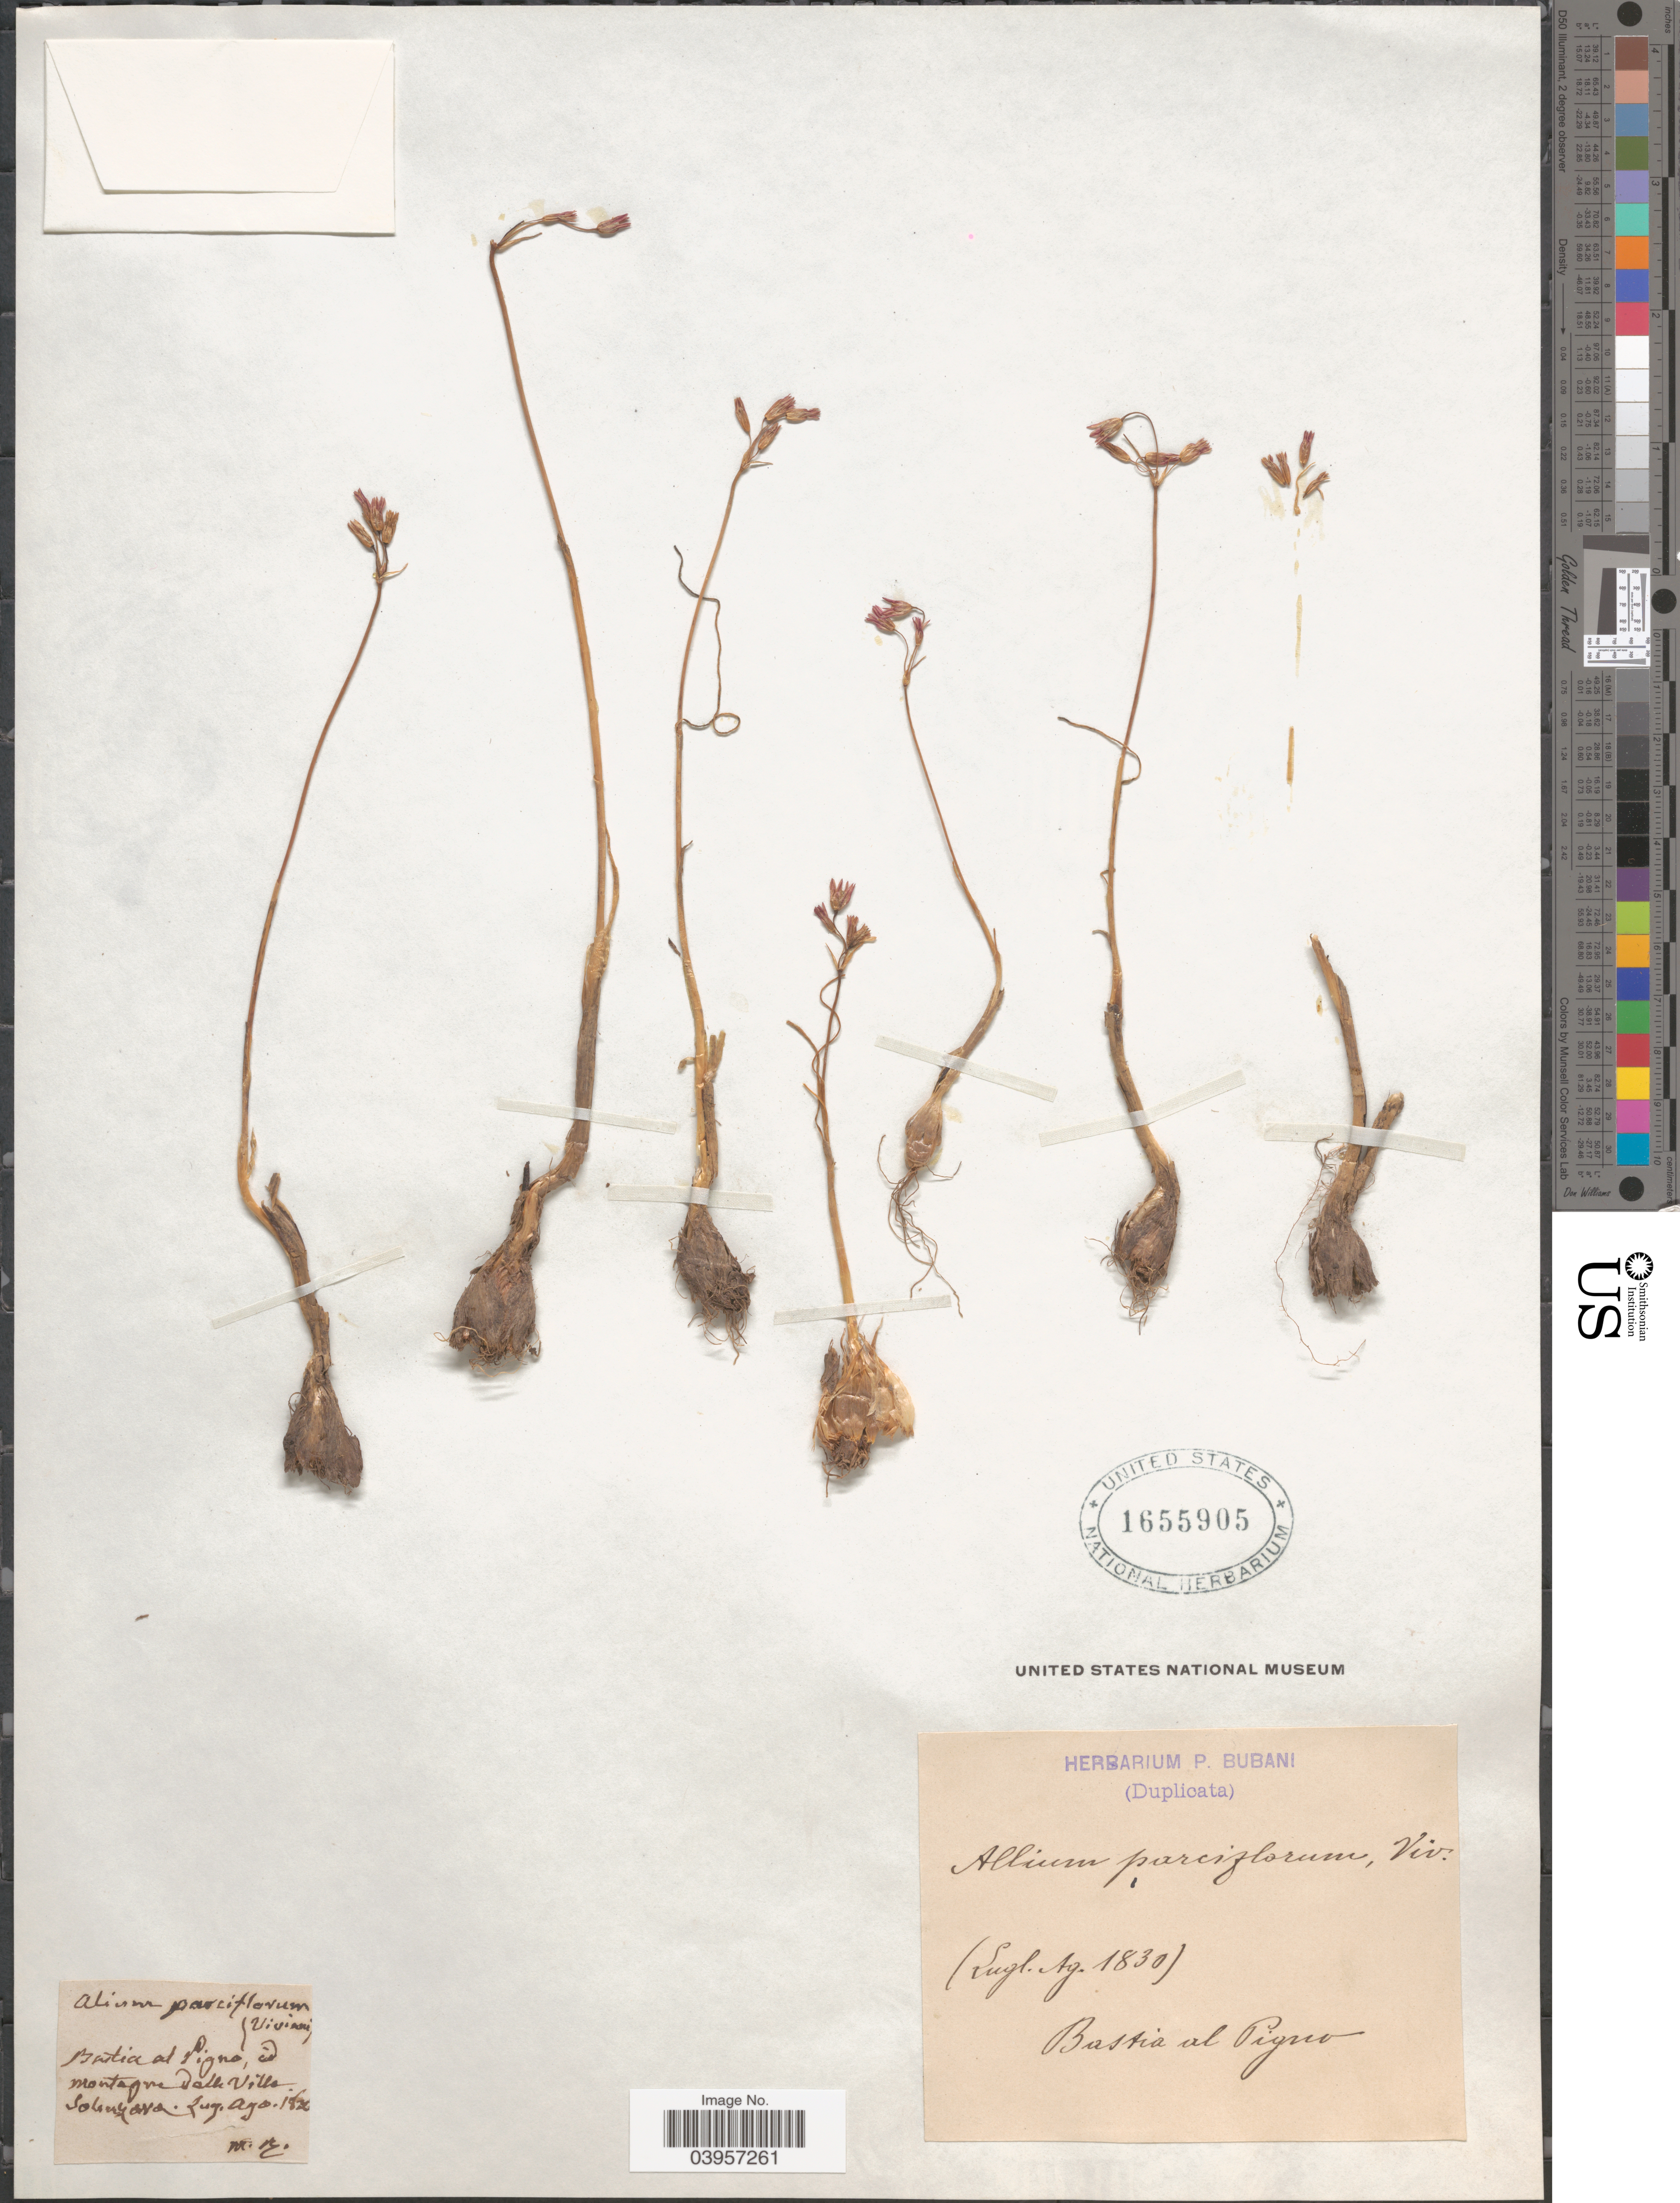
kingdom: Plantae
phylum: Tracheophyta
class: Liliopsida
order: Asparagales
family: Amaryllidaceae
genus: Allium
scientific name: Allium parviflorum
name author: L.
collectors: ex herb. P. Bubani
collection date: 1830-08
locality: Bastia al Pigriv [interpreted]. Batia al Pigno, id montagne dalle Villa. Soleugava. [interpreted]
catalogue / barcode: US 1655905